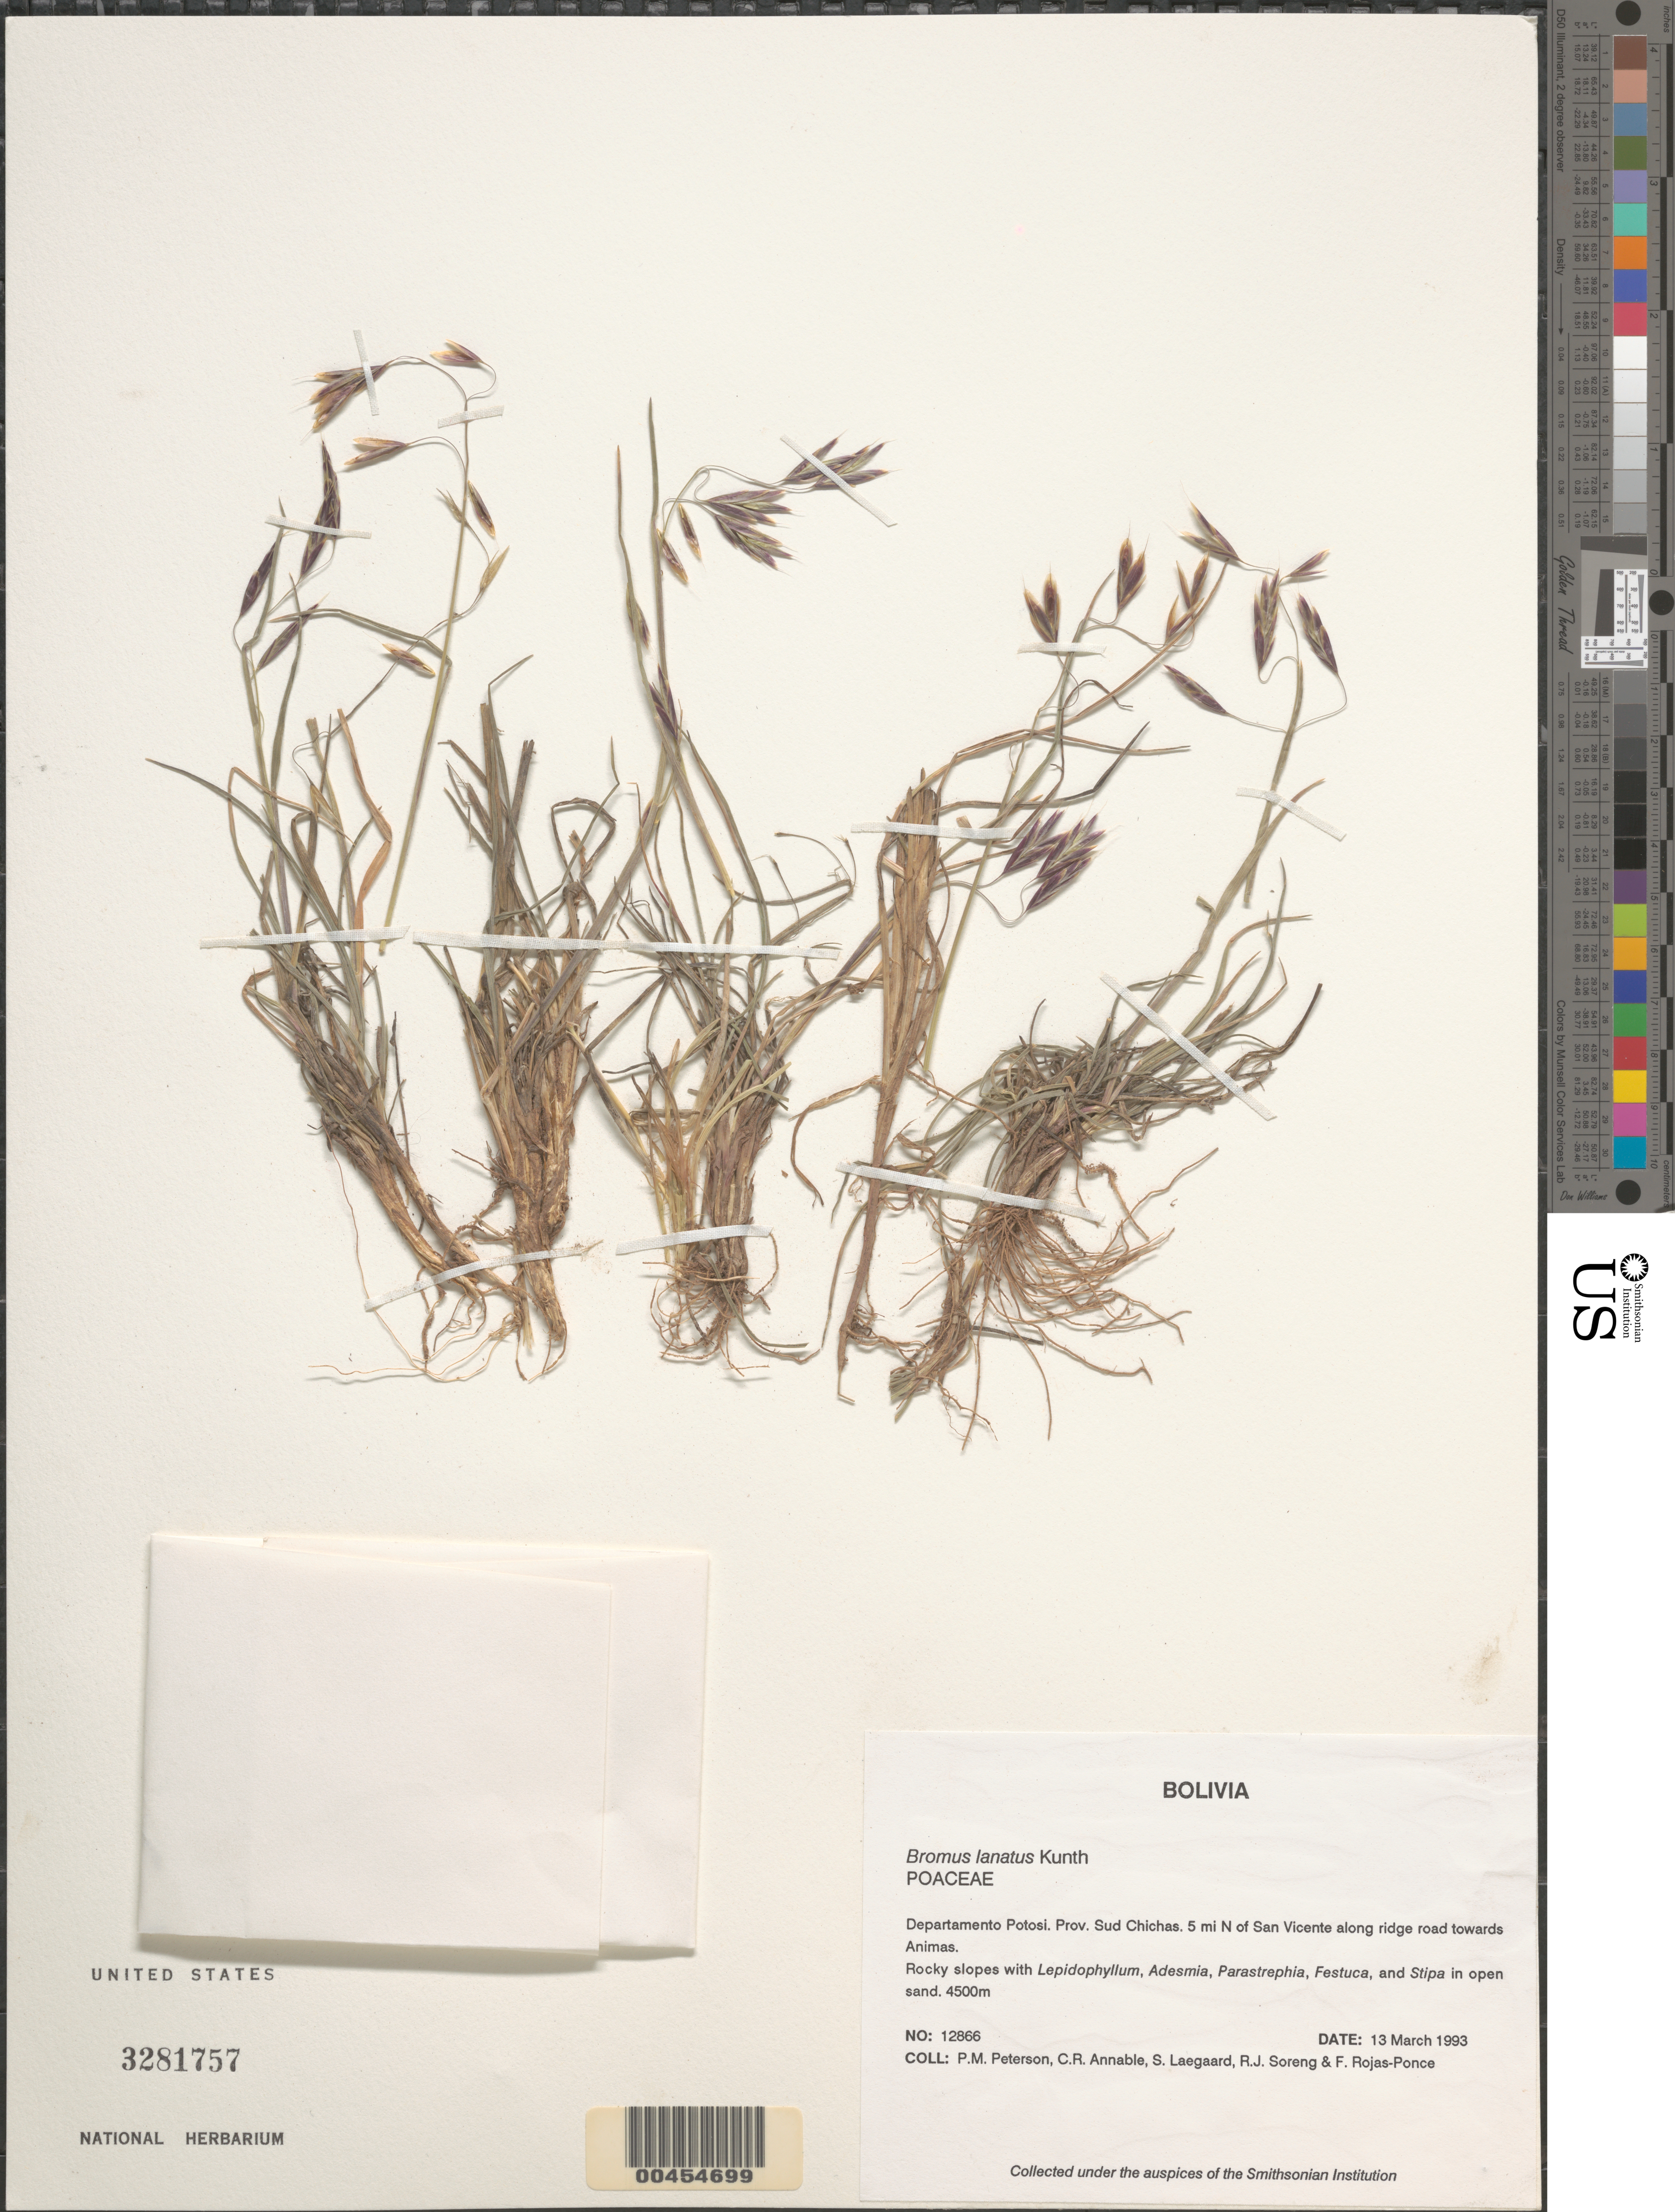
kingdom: Plantae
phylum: Tracheophyta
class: Liliopsida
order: Poales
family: Poaceae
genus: Bromus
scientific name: Bromus lanatus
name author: Kunth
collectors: P. M. Peterson, C. R. Annable, S. Lægaard, R. J. Soreng & F. Rojas-Ponce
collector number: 12866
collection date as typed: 13 Mar 1993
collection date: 1993-03-13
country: Bolivia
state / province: Potosí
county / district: Sud Chichas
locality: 5 mi N of San Vicente along ridge road towards Animas.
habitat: Rocky slopes with Lepidophyllum, Adesmia, Parastrephia, Festuca, and Stipa in open sand.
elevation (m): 4500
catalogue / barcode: US 3281757